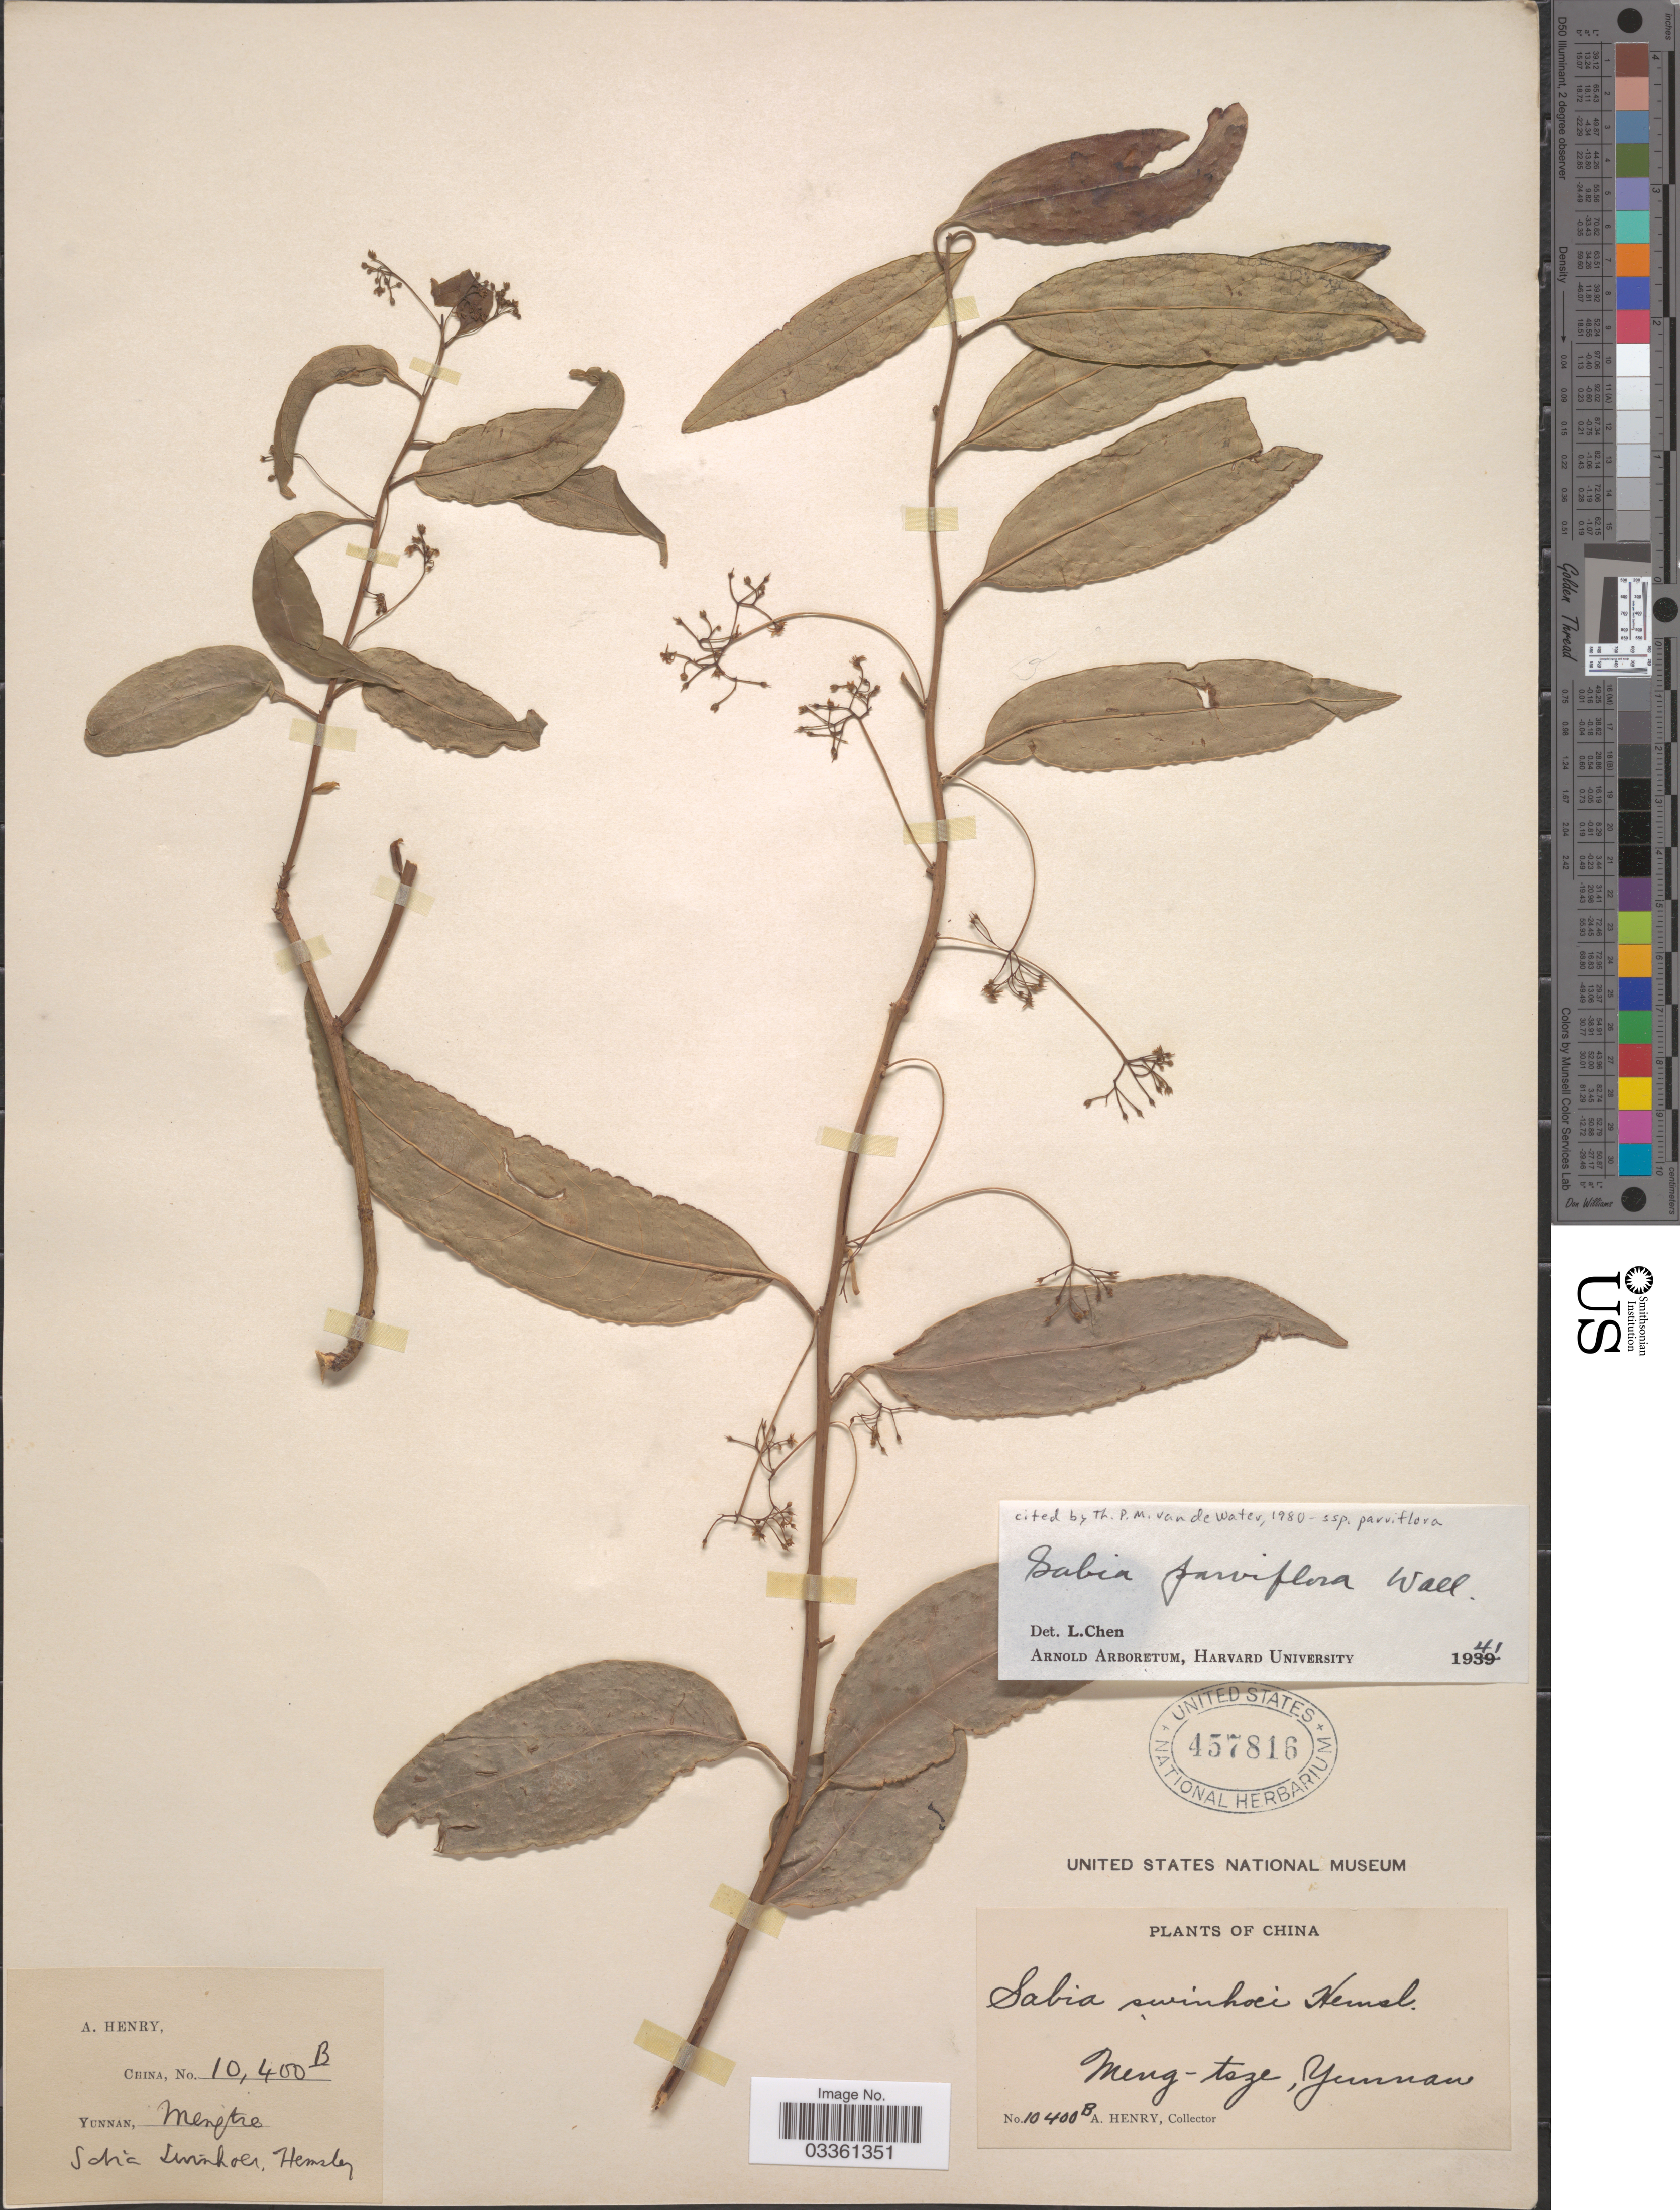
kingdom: Plantae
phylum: Tracheophyta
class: Magnoliopsida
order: Proteales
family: Sabiaceae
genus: Sabia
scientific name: Sabia parviflora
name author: Wall. ex Roxb.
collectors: A. Henry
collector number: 10400 B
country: China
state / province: Yunnan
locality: Meng-tsze.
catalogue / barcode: US 457816